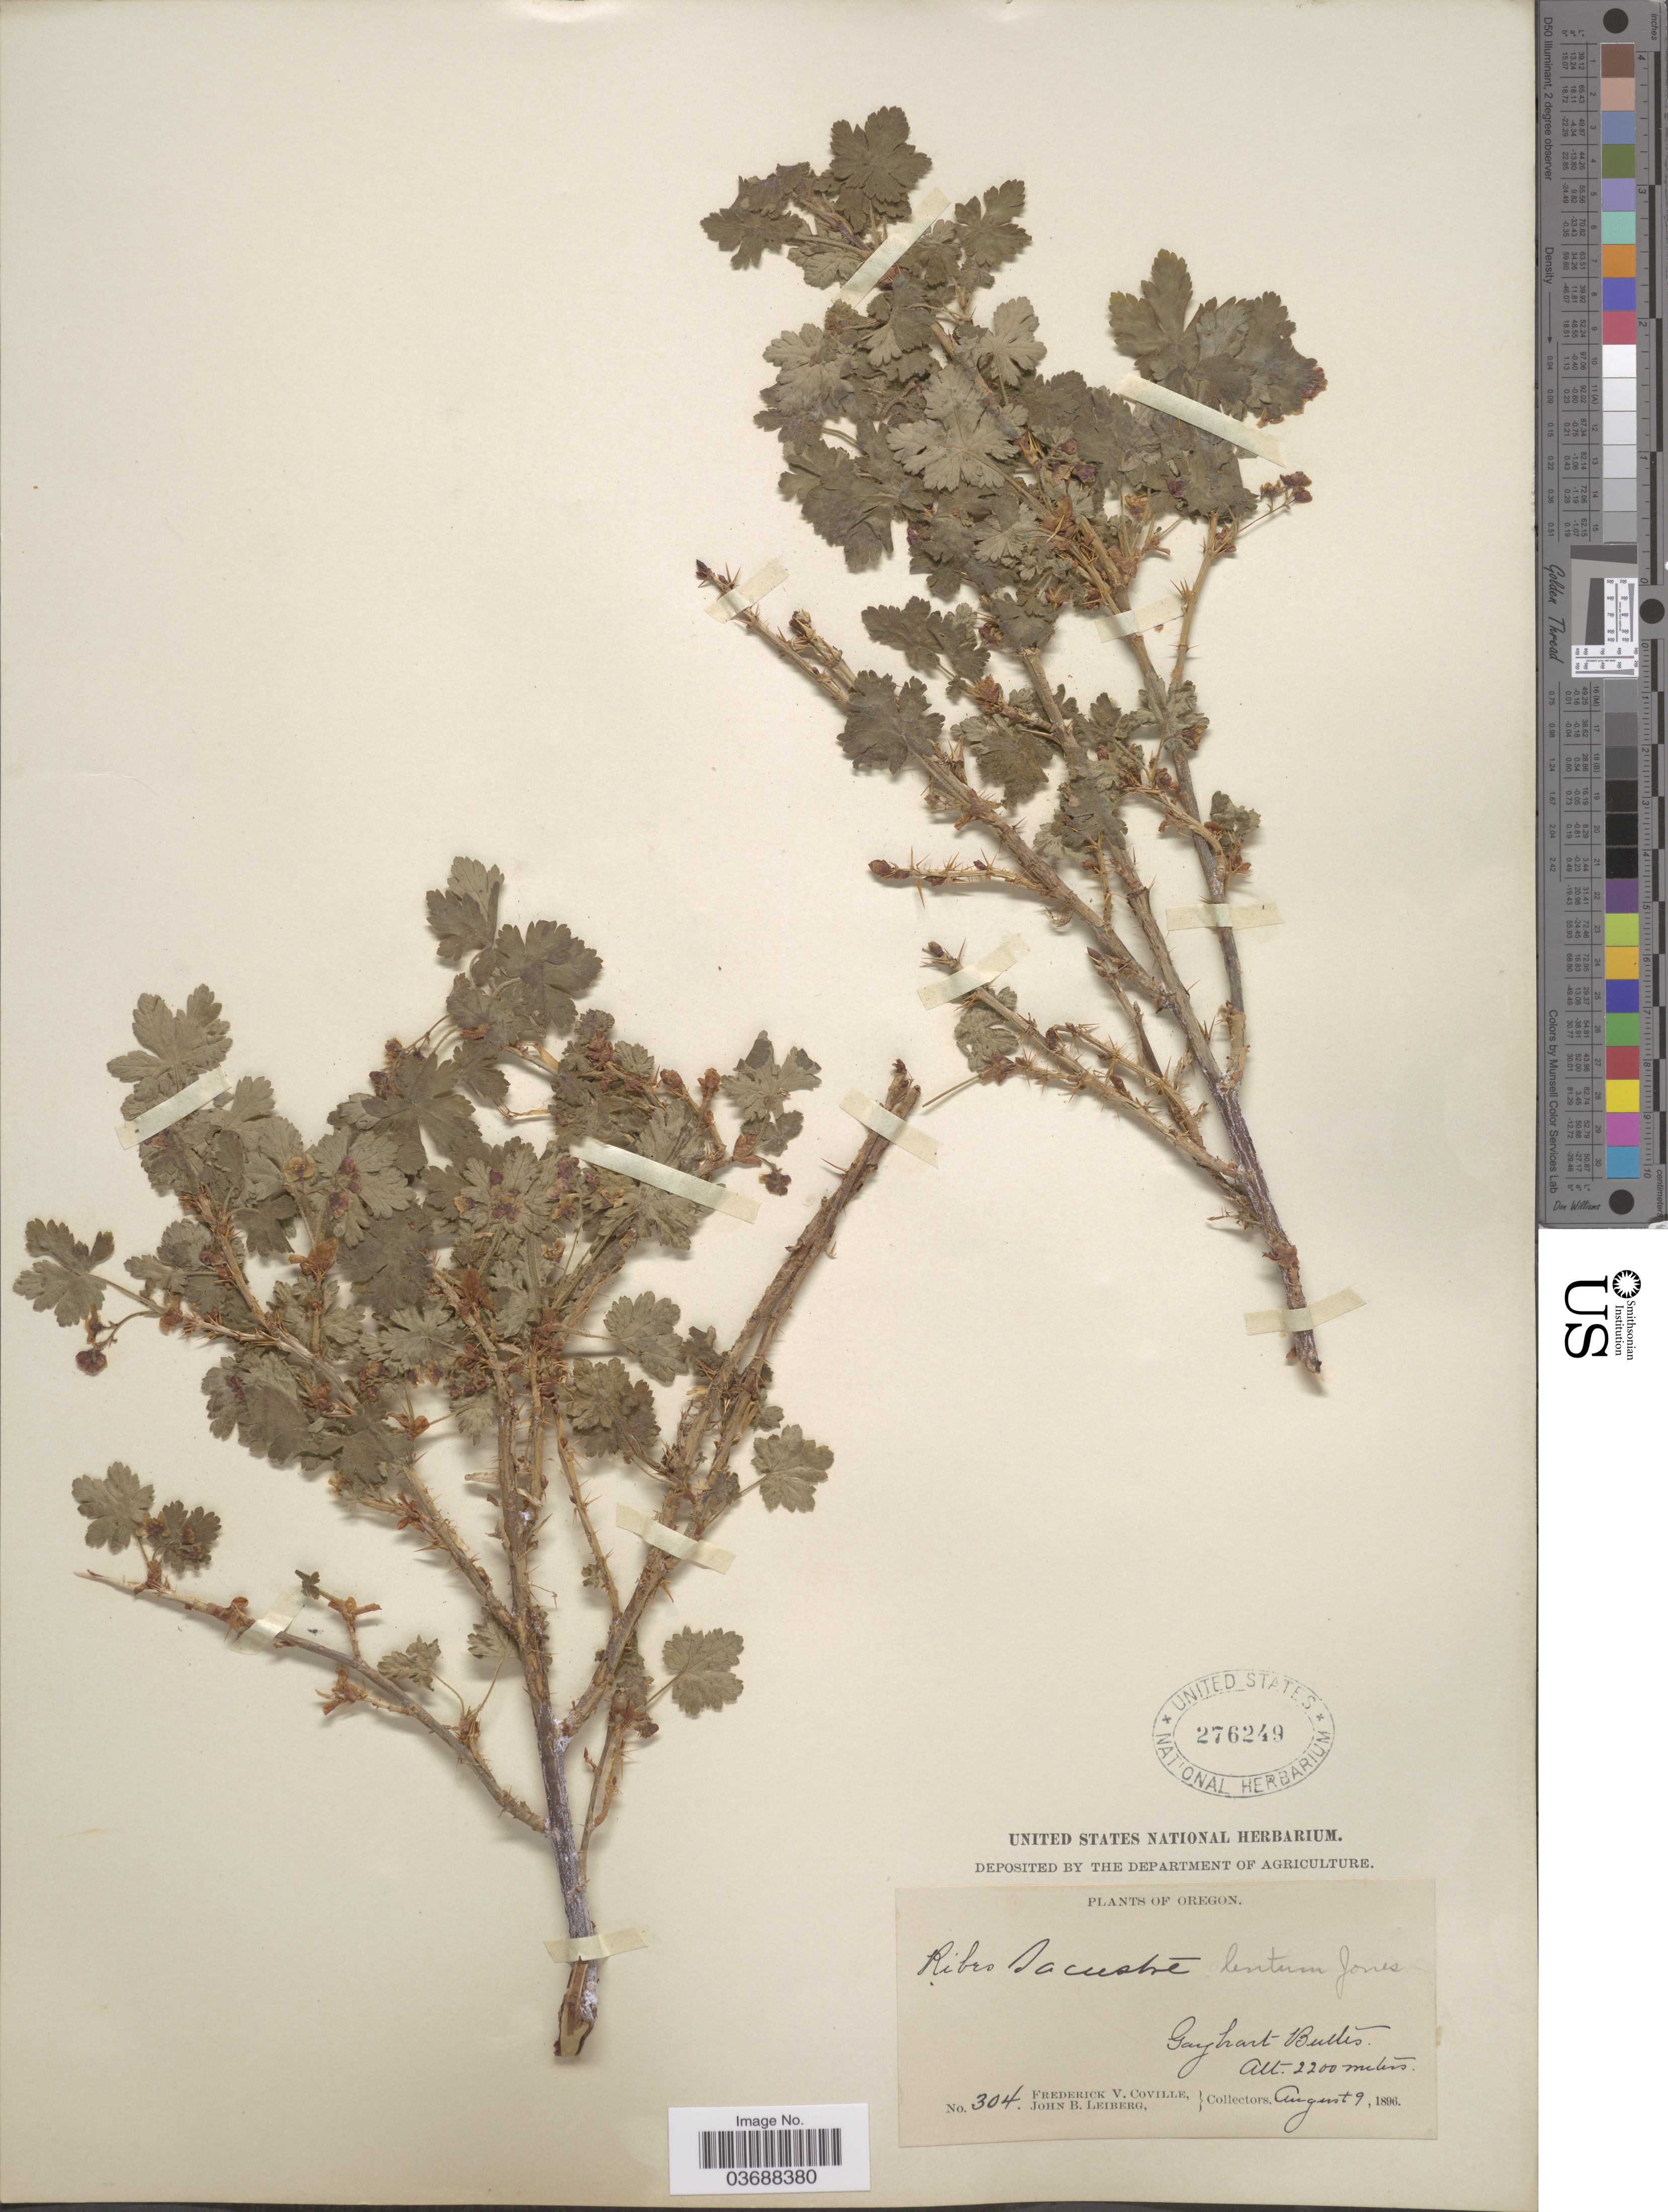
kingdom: Plantae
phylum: Tracheophyta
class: Magnoliopsida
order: Saxifragales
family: Grossulariaceae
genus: Ribes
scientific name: Ribes montigenum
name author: McClatchie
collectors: F. V. Coville & J. B. Leiberg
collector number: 304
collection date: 1896-08-09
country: United States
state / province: Oregon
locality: Gayhart Buttes.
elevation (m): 2200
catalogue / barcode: US 276249